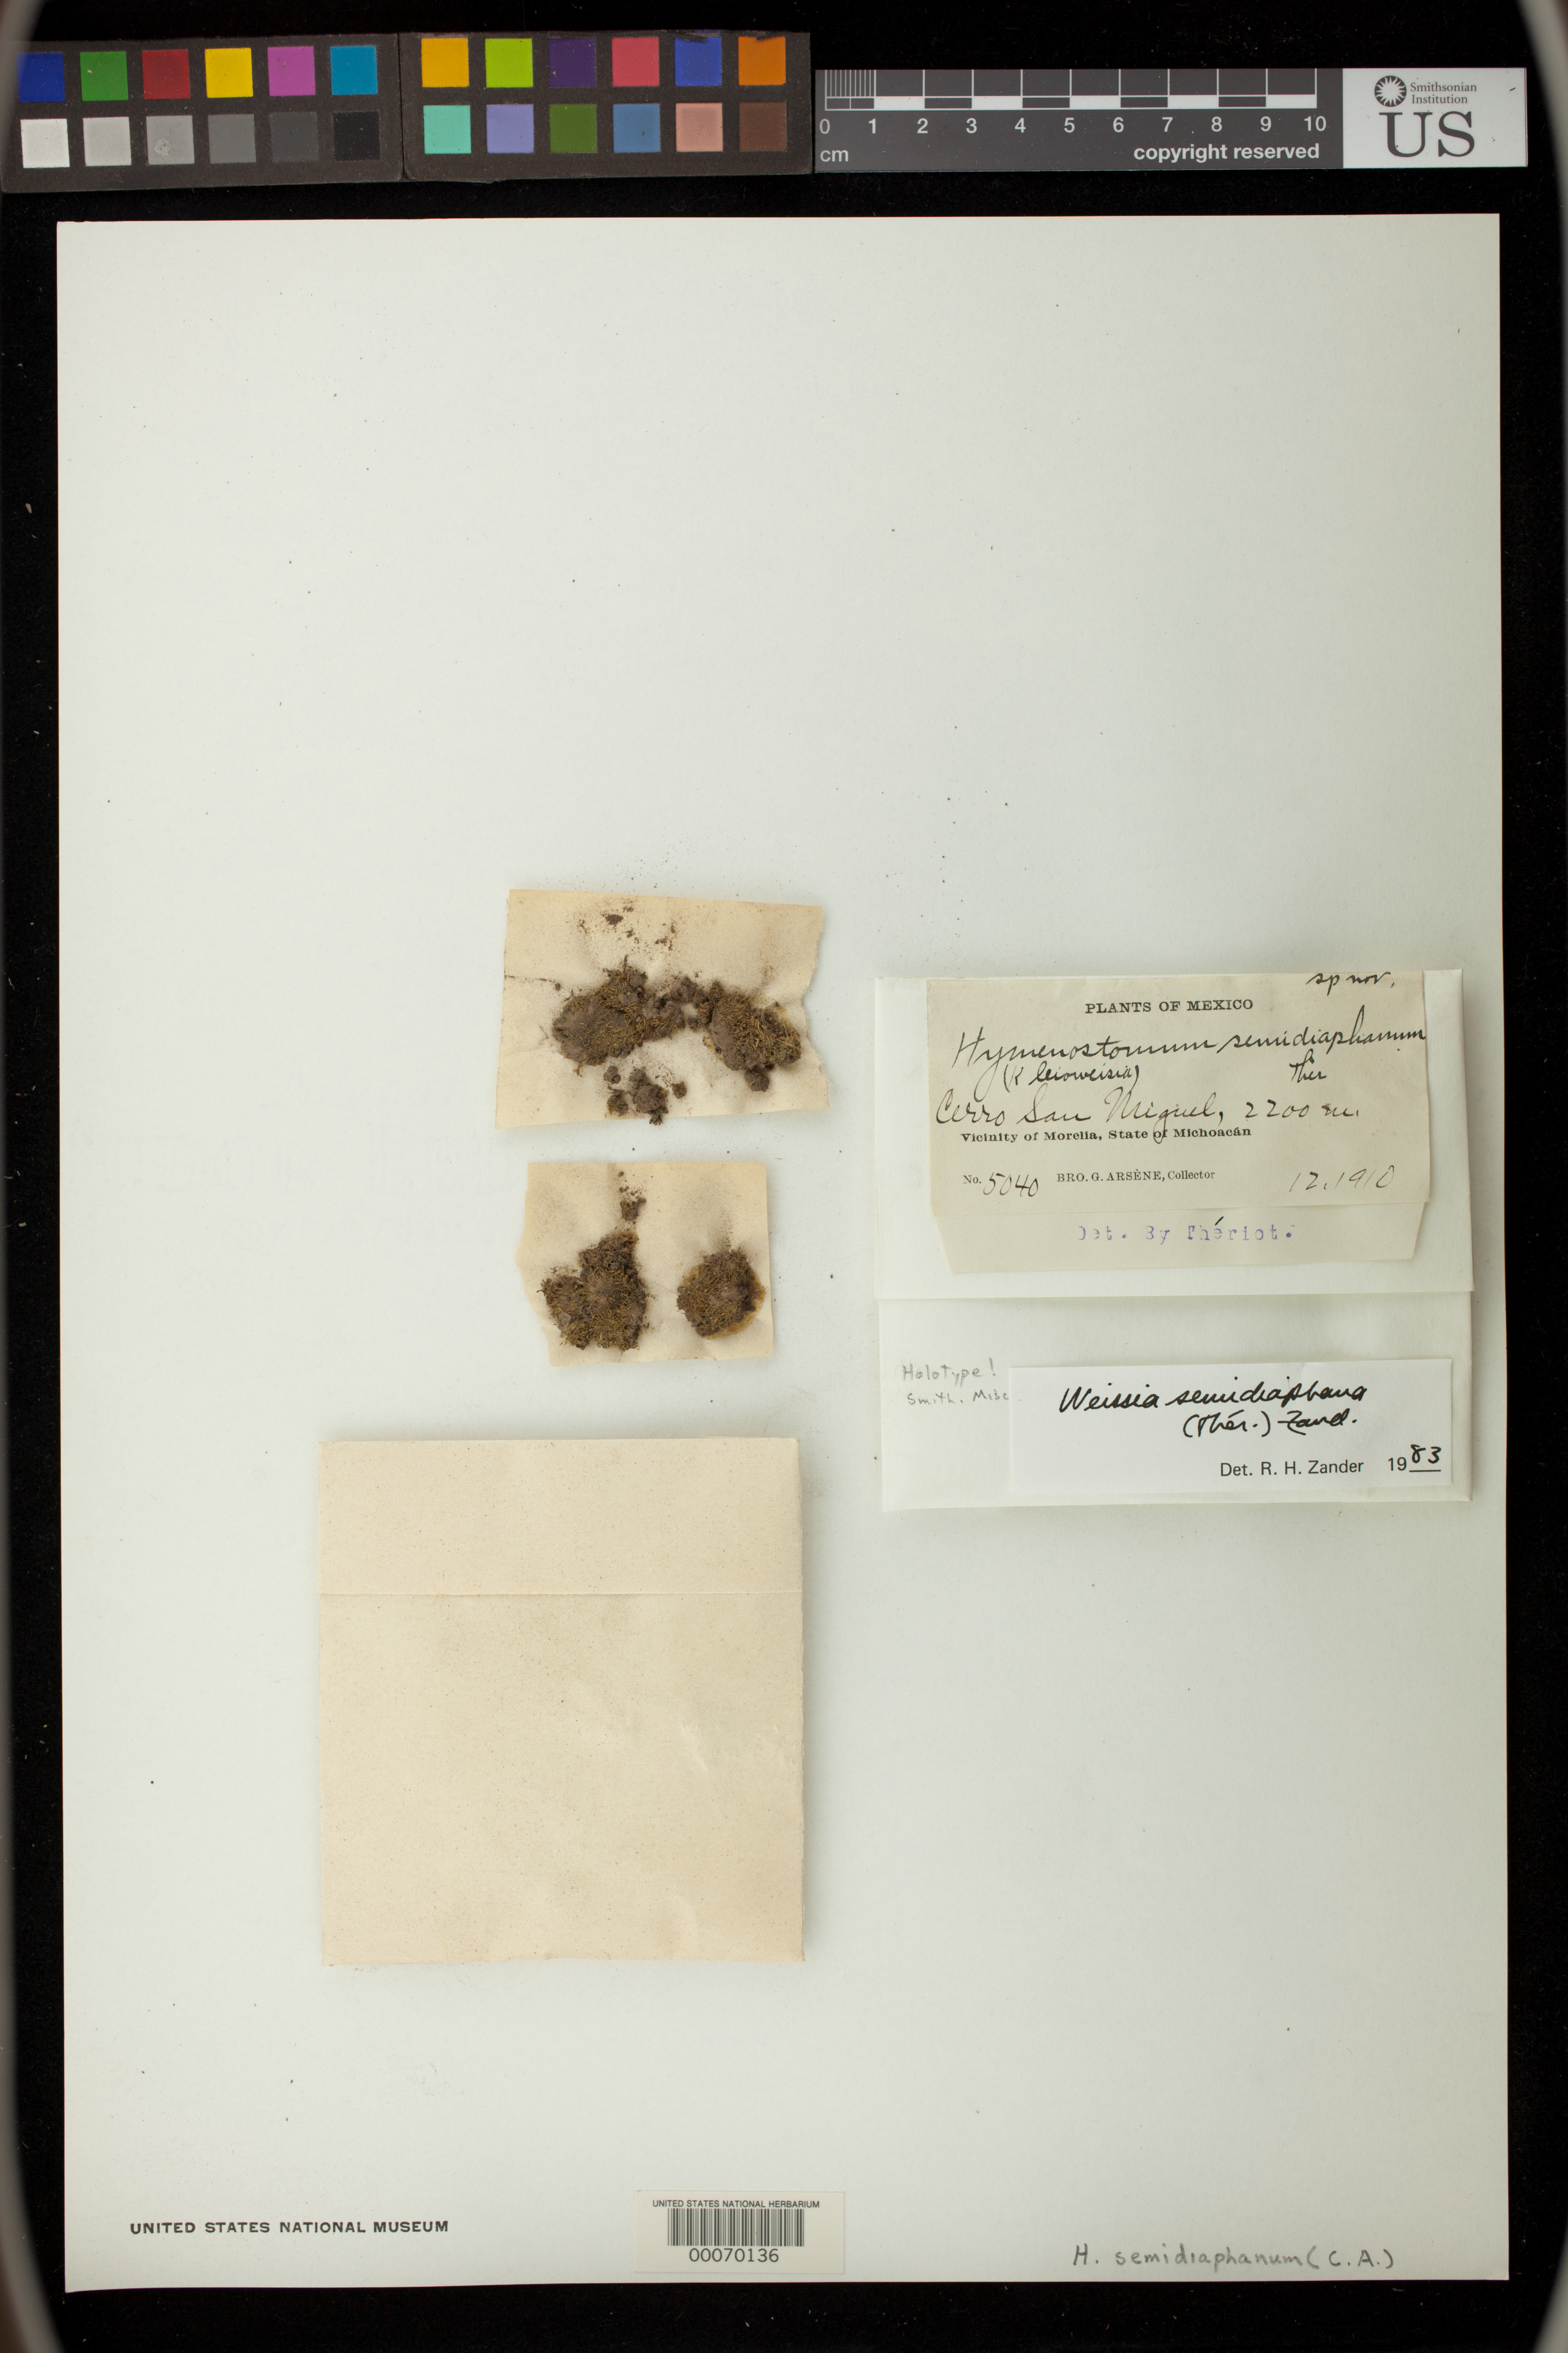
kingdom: Plantae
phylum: Bryophyta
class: Bryopsida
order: Pottiales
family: Pottiaceae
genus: Hymenostomum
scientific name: Hymenostomum semidiaphanum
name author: Thér.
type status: Holotype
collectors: Bro. G. Arsène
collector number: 5040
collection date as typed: Dec 1910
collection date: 1910-12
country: Mexico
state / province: Michoacán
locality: Vicinity of Morelia, Cerro San Miguel.